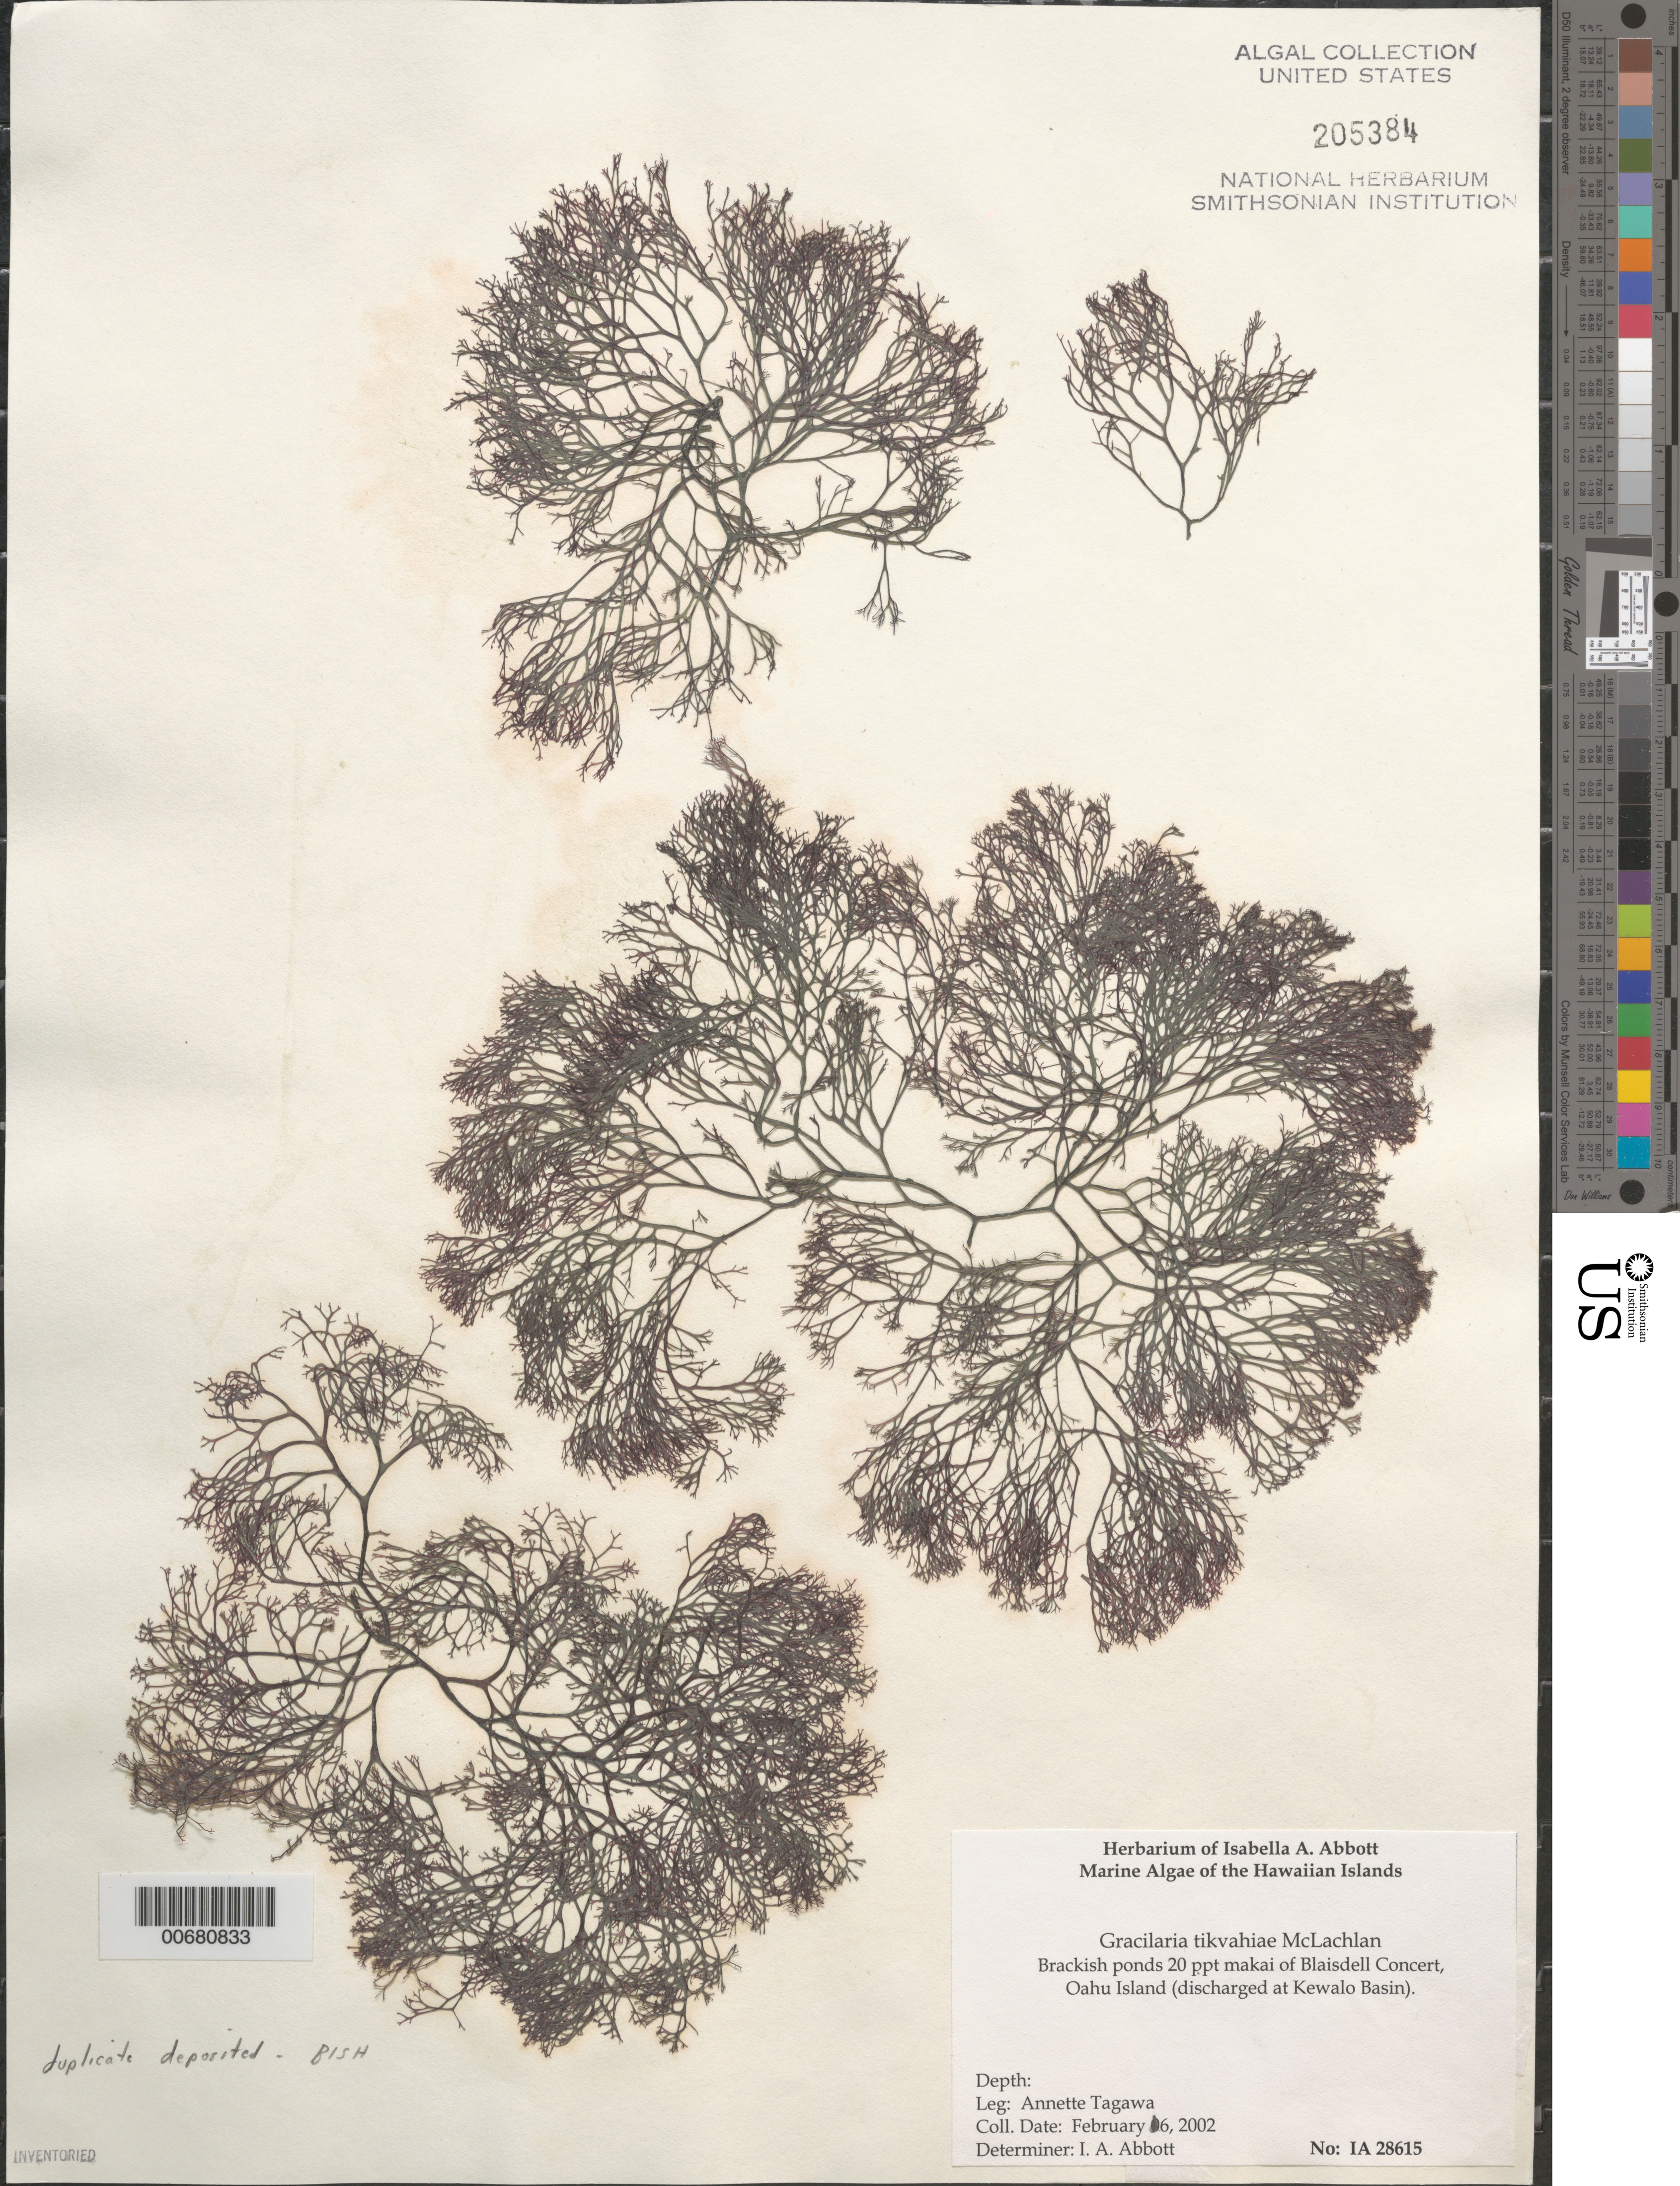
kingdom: Plantae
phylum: Rhodophyta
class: Florideophyceae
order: Gracilariales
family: Gracilariaceae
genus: Gracilaria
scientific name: Gracilaria tikvahiae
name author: McLachlan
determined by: Abbott, Isabella A.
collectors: A. Tagawa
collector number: IAA 28615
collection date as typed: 06 Feb 2002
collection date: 2002-02-06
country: United States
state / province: Hawaii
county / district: Honolulu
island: Oahu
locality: Brackish ponds 20 ppt makai of Blaisdell Concert (discharged at Kewalo Basin)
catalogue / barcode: US 205384